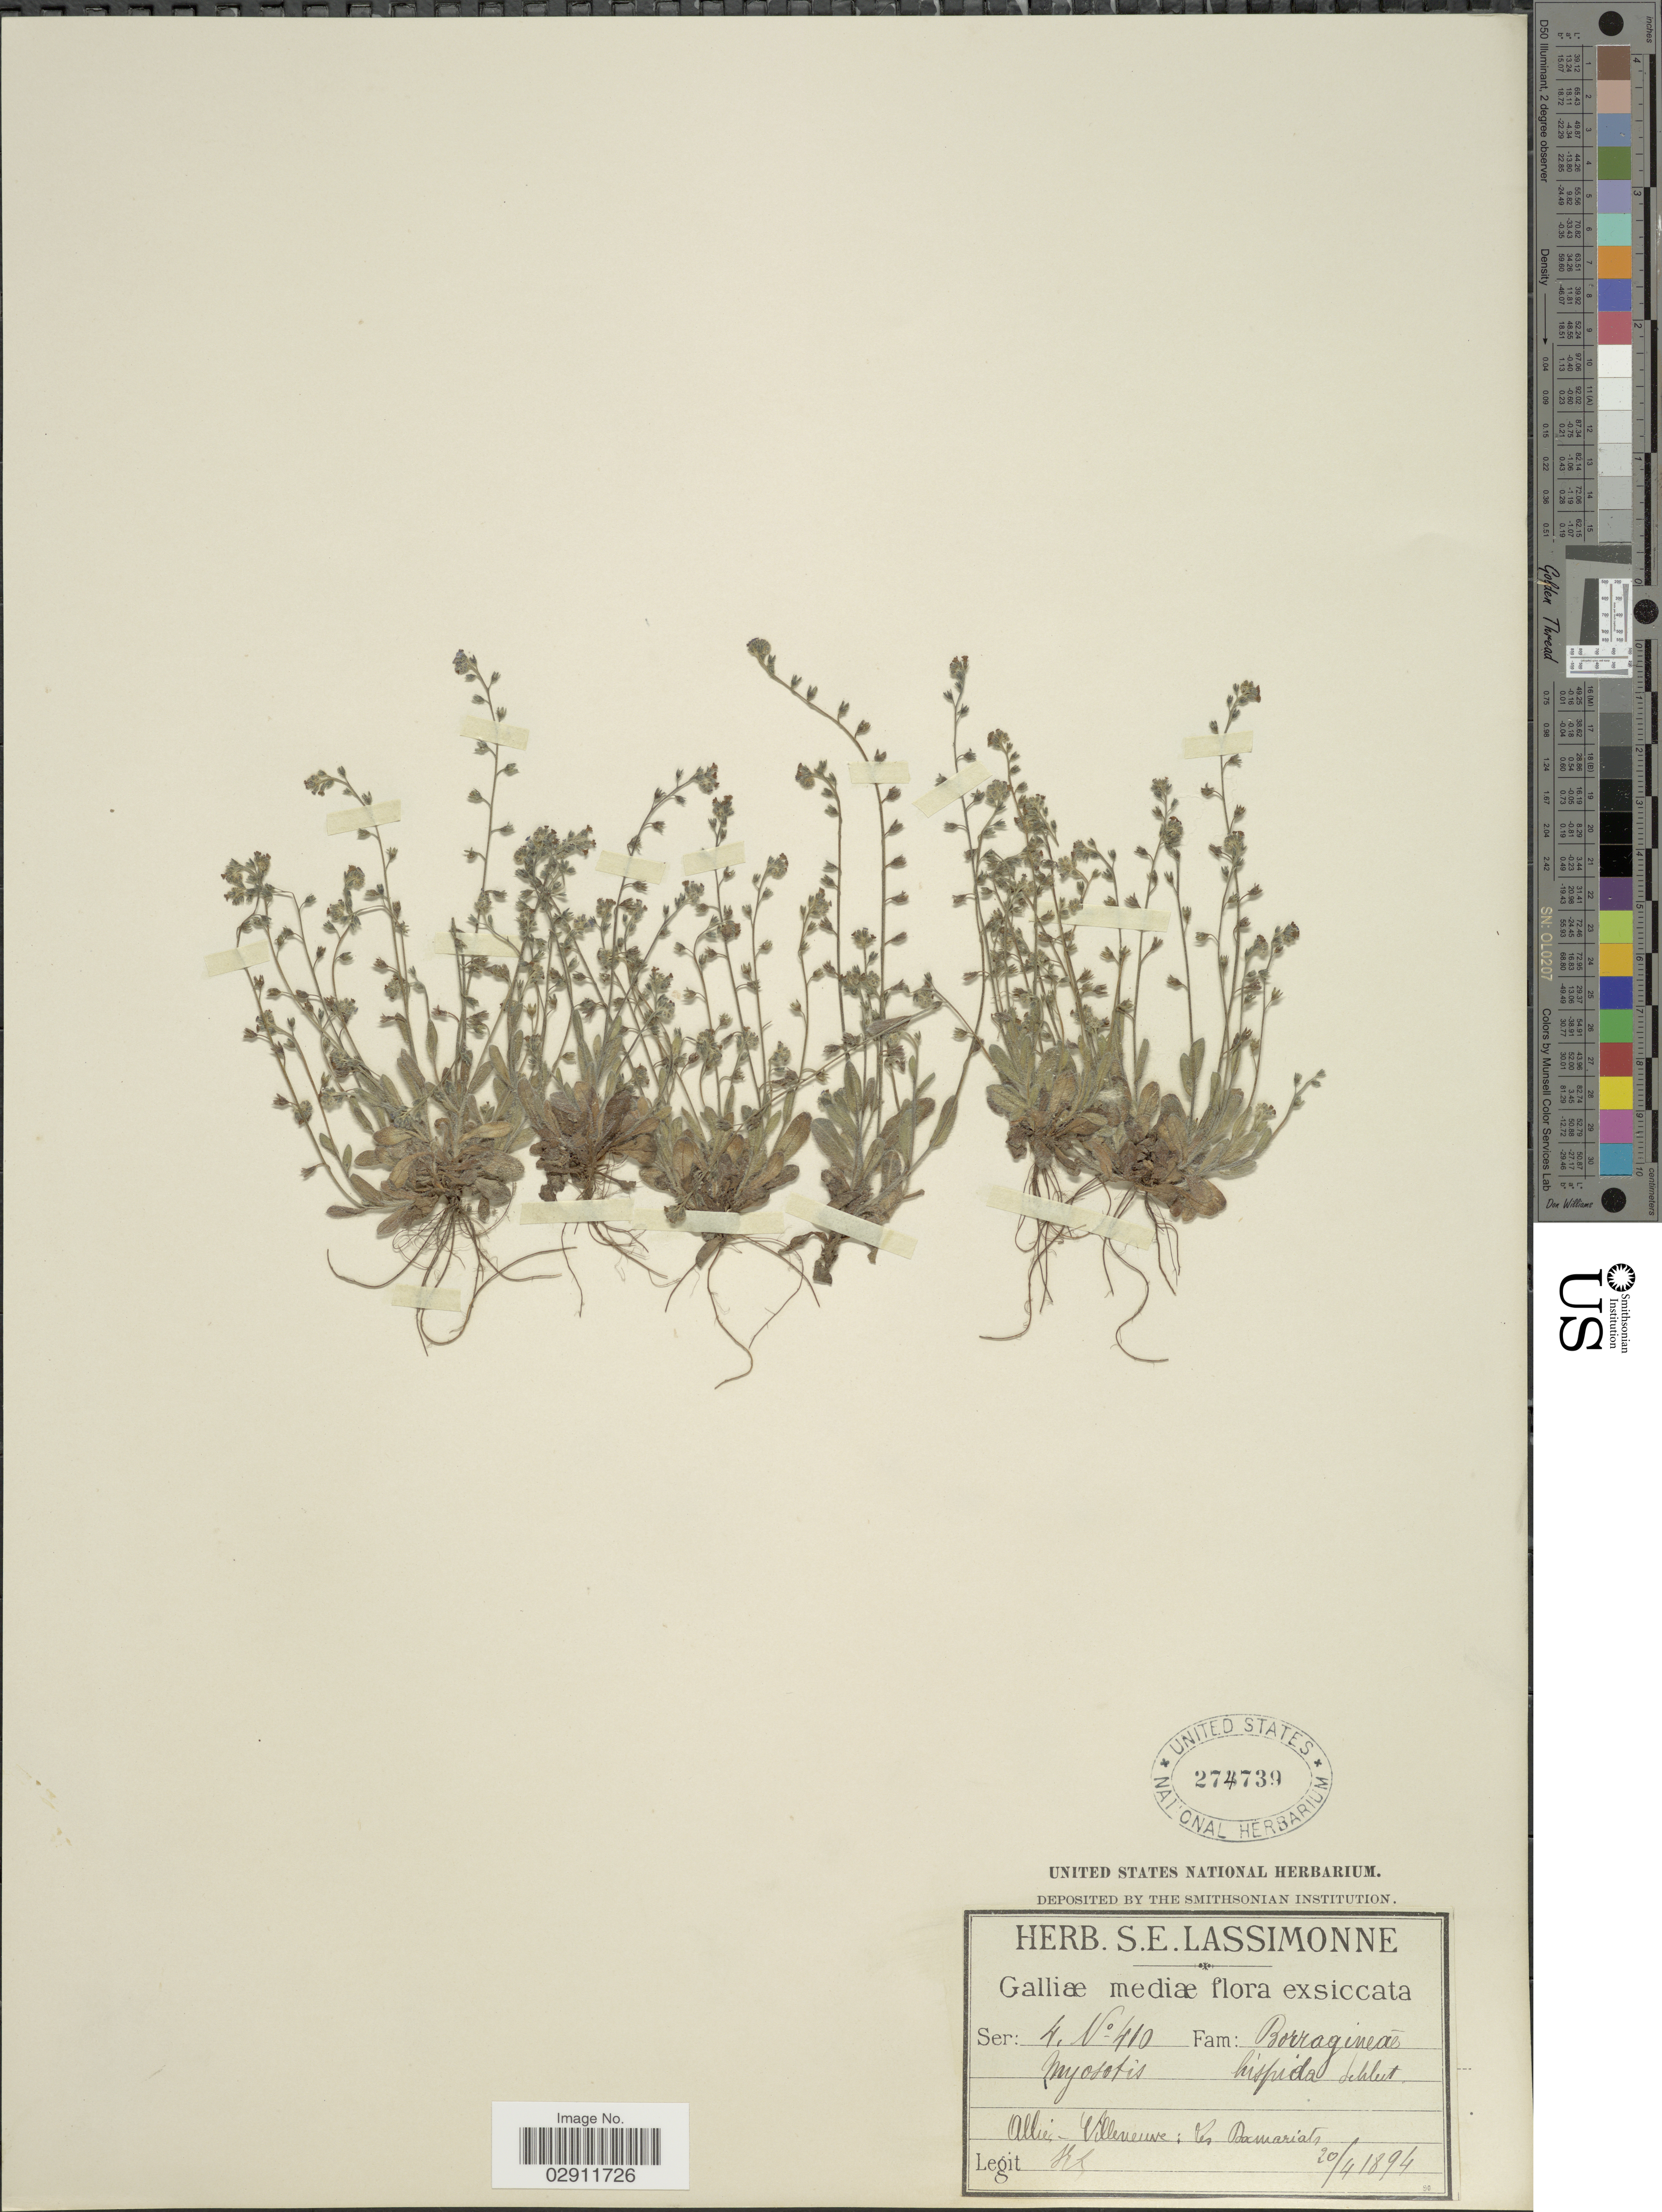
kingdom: Plantae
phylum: Tracheophyta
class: Magnoliopsida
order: Boraginales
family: Boraginaceae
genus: Myosotis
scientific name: Myosotis hispida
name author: Schltdl.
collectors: S. Lassimonne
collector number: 410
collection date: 1894-04-20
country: France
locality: Allier-Villenueve: Les Damariats.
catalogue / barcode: US 274739